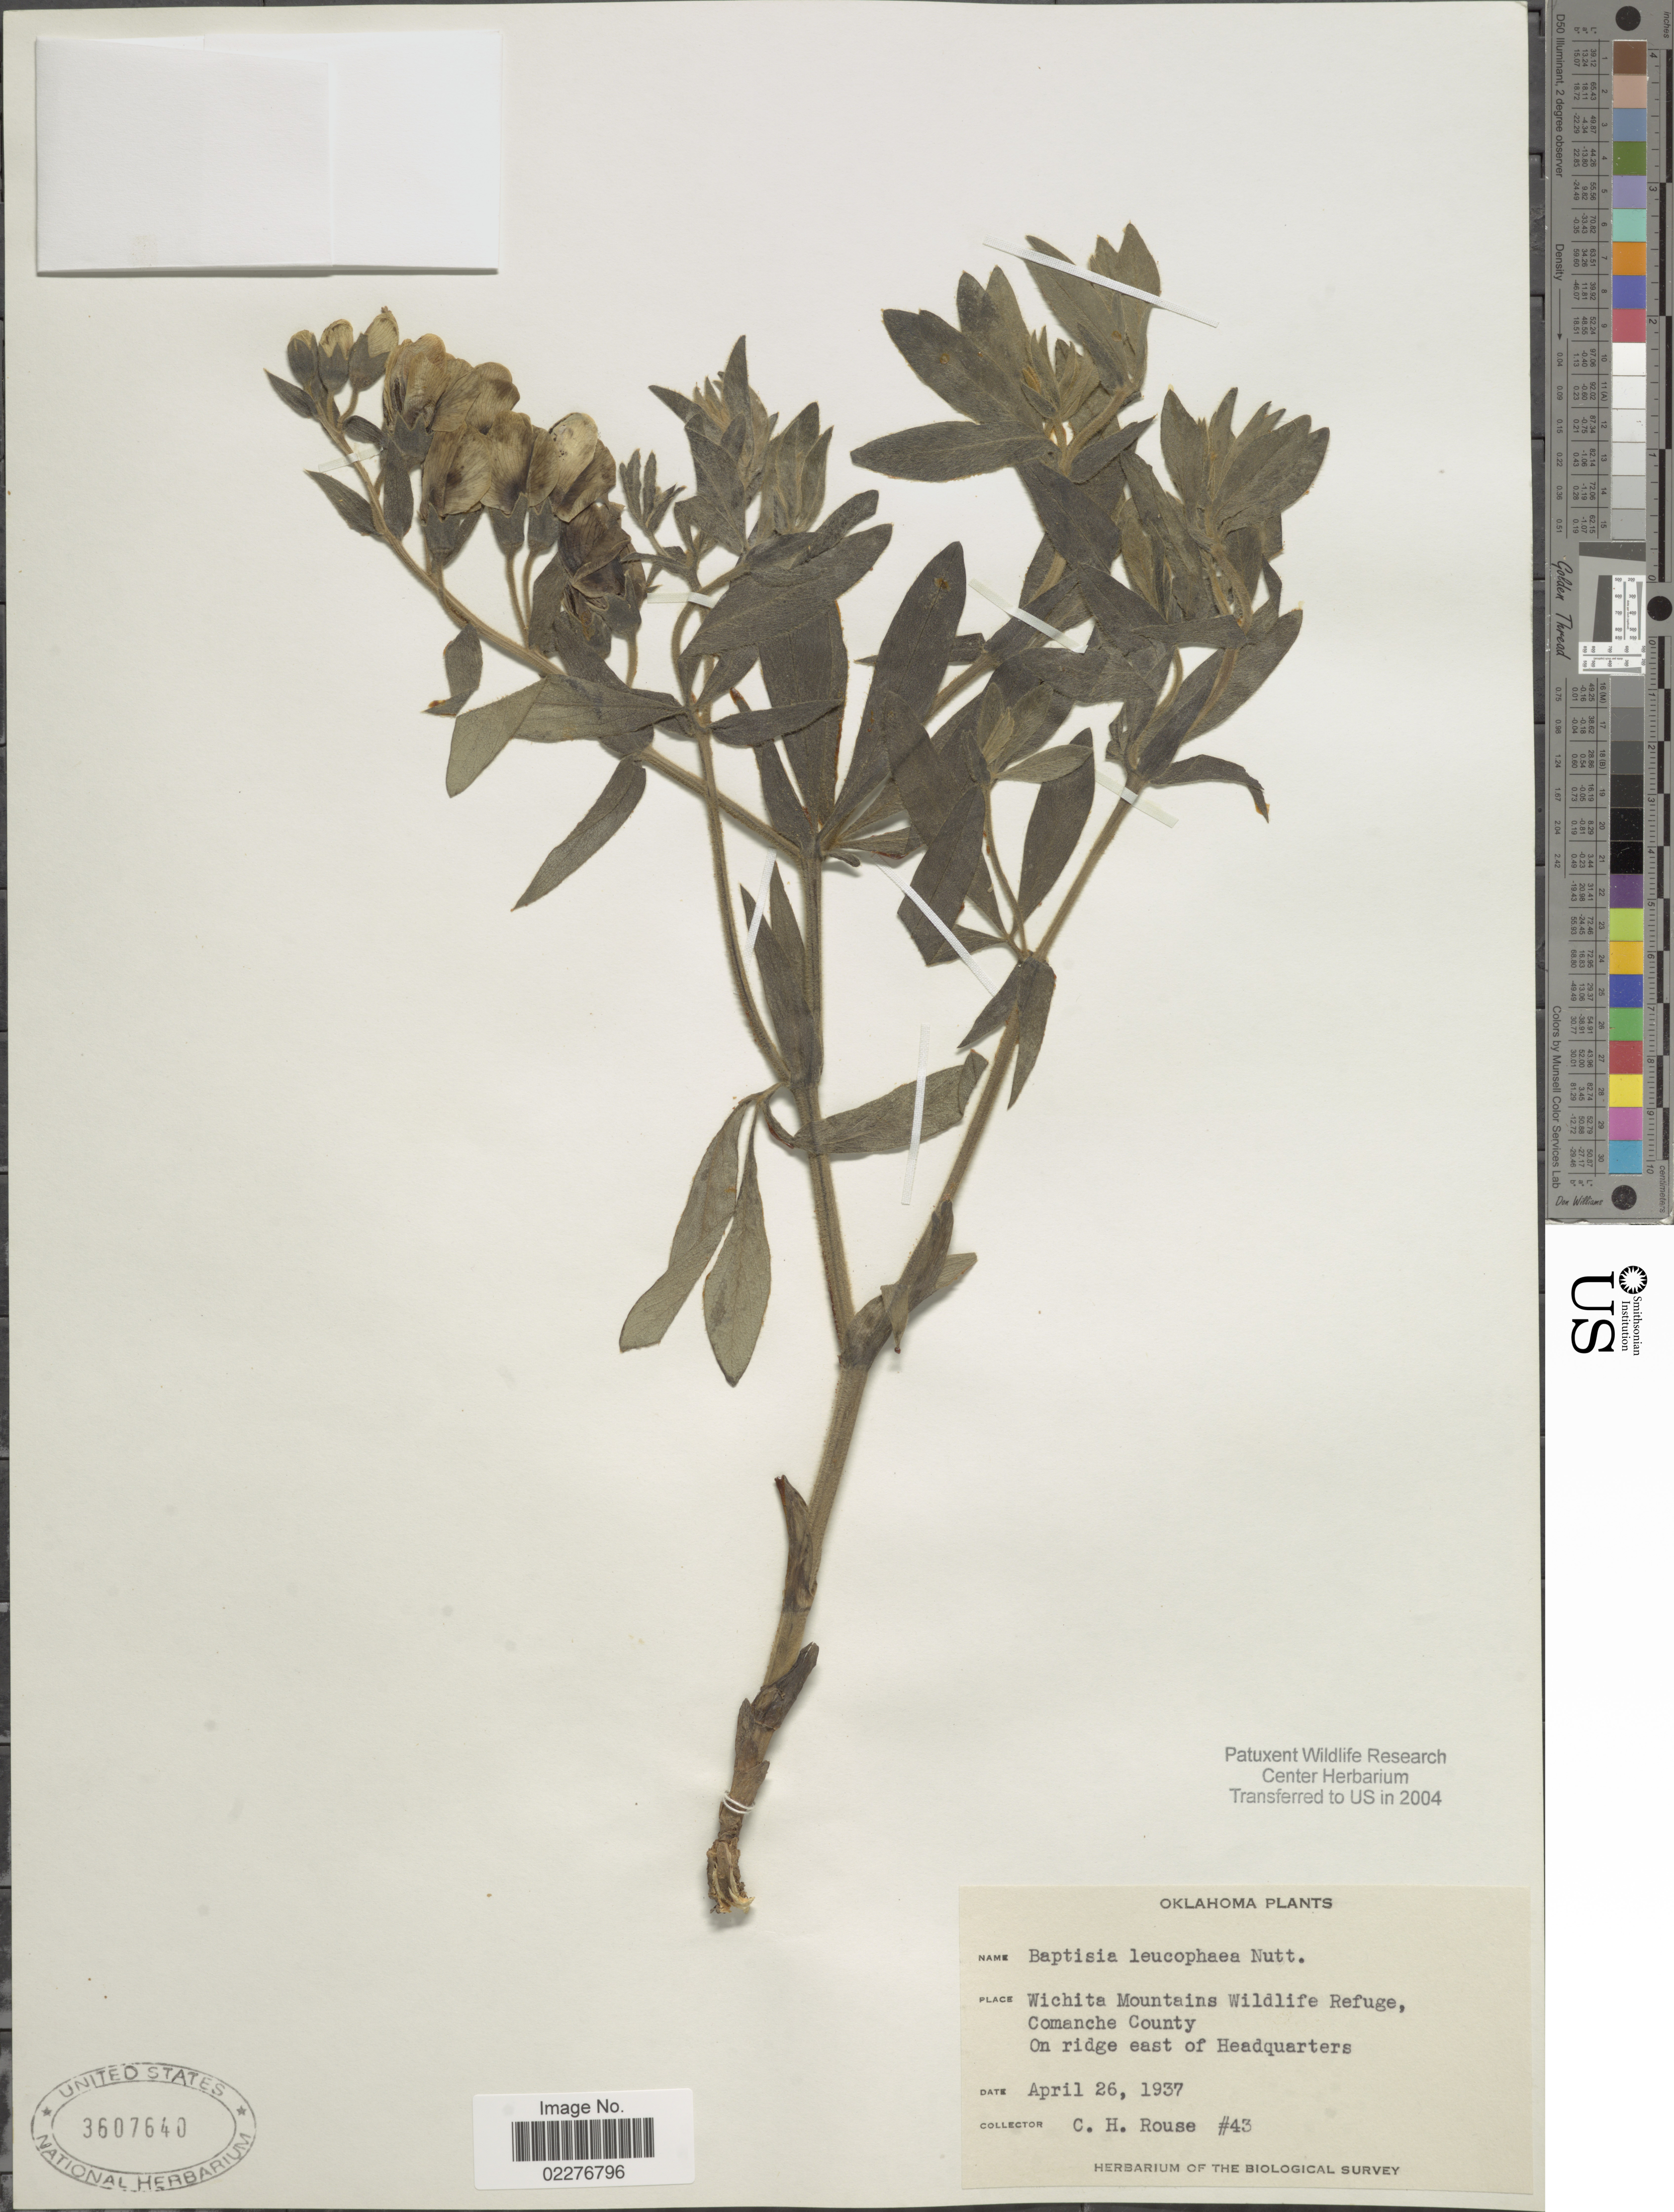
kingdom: Plantae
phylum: Tracheophyta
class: Magnoliopsida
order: Fabales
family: Fabaceae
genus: Baptisia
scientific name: Baptisia leucophaea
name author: Nutt.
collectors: C. Rouse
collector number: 43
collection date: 1937-04-26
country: United States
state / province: Oklahoma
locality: Wichita Mountains Wildlife Refuge, Comanche County, On ridge east of Headquarters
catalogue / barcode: US 3607640